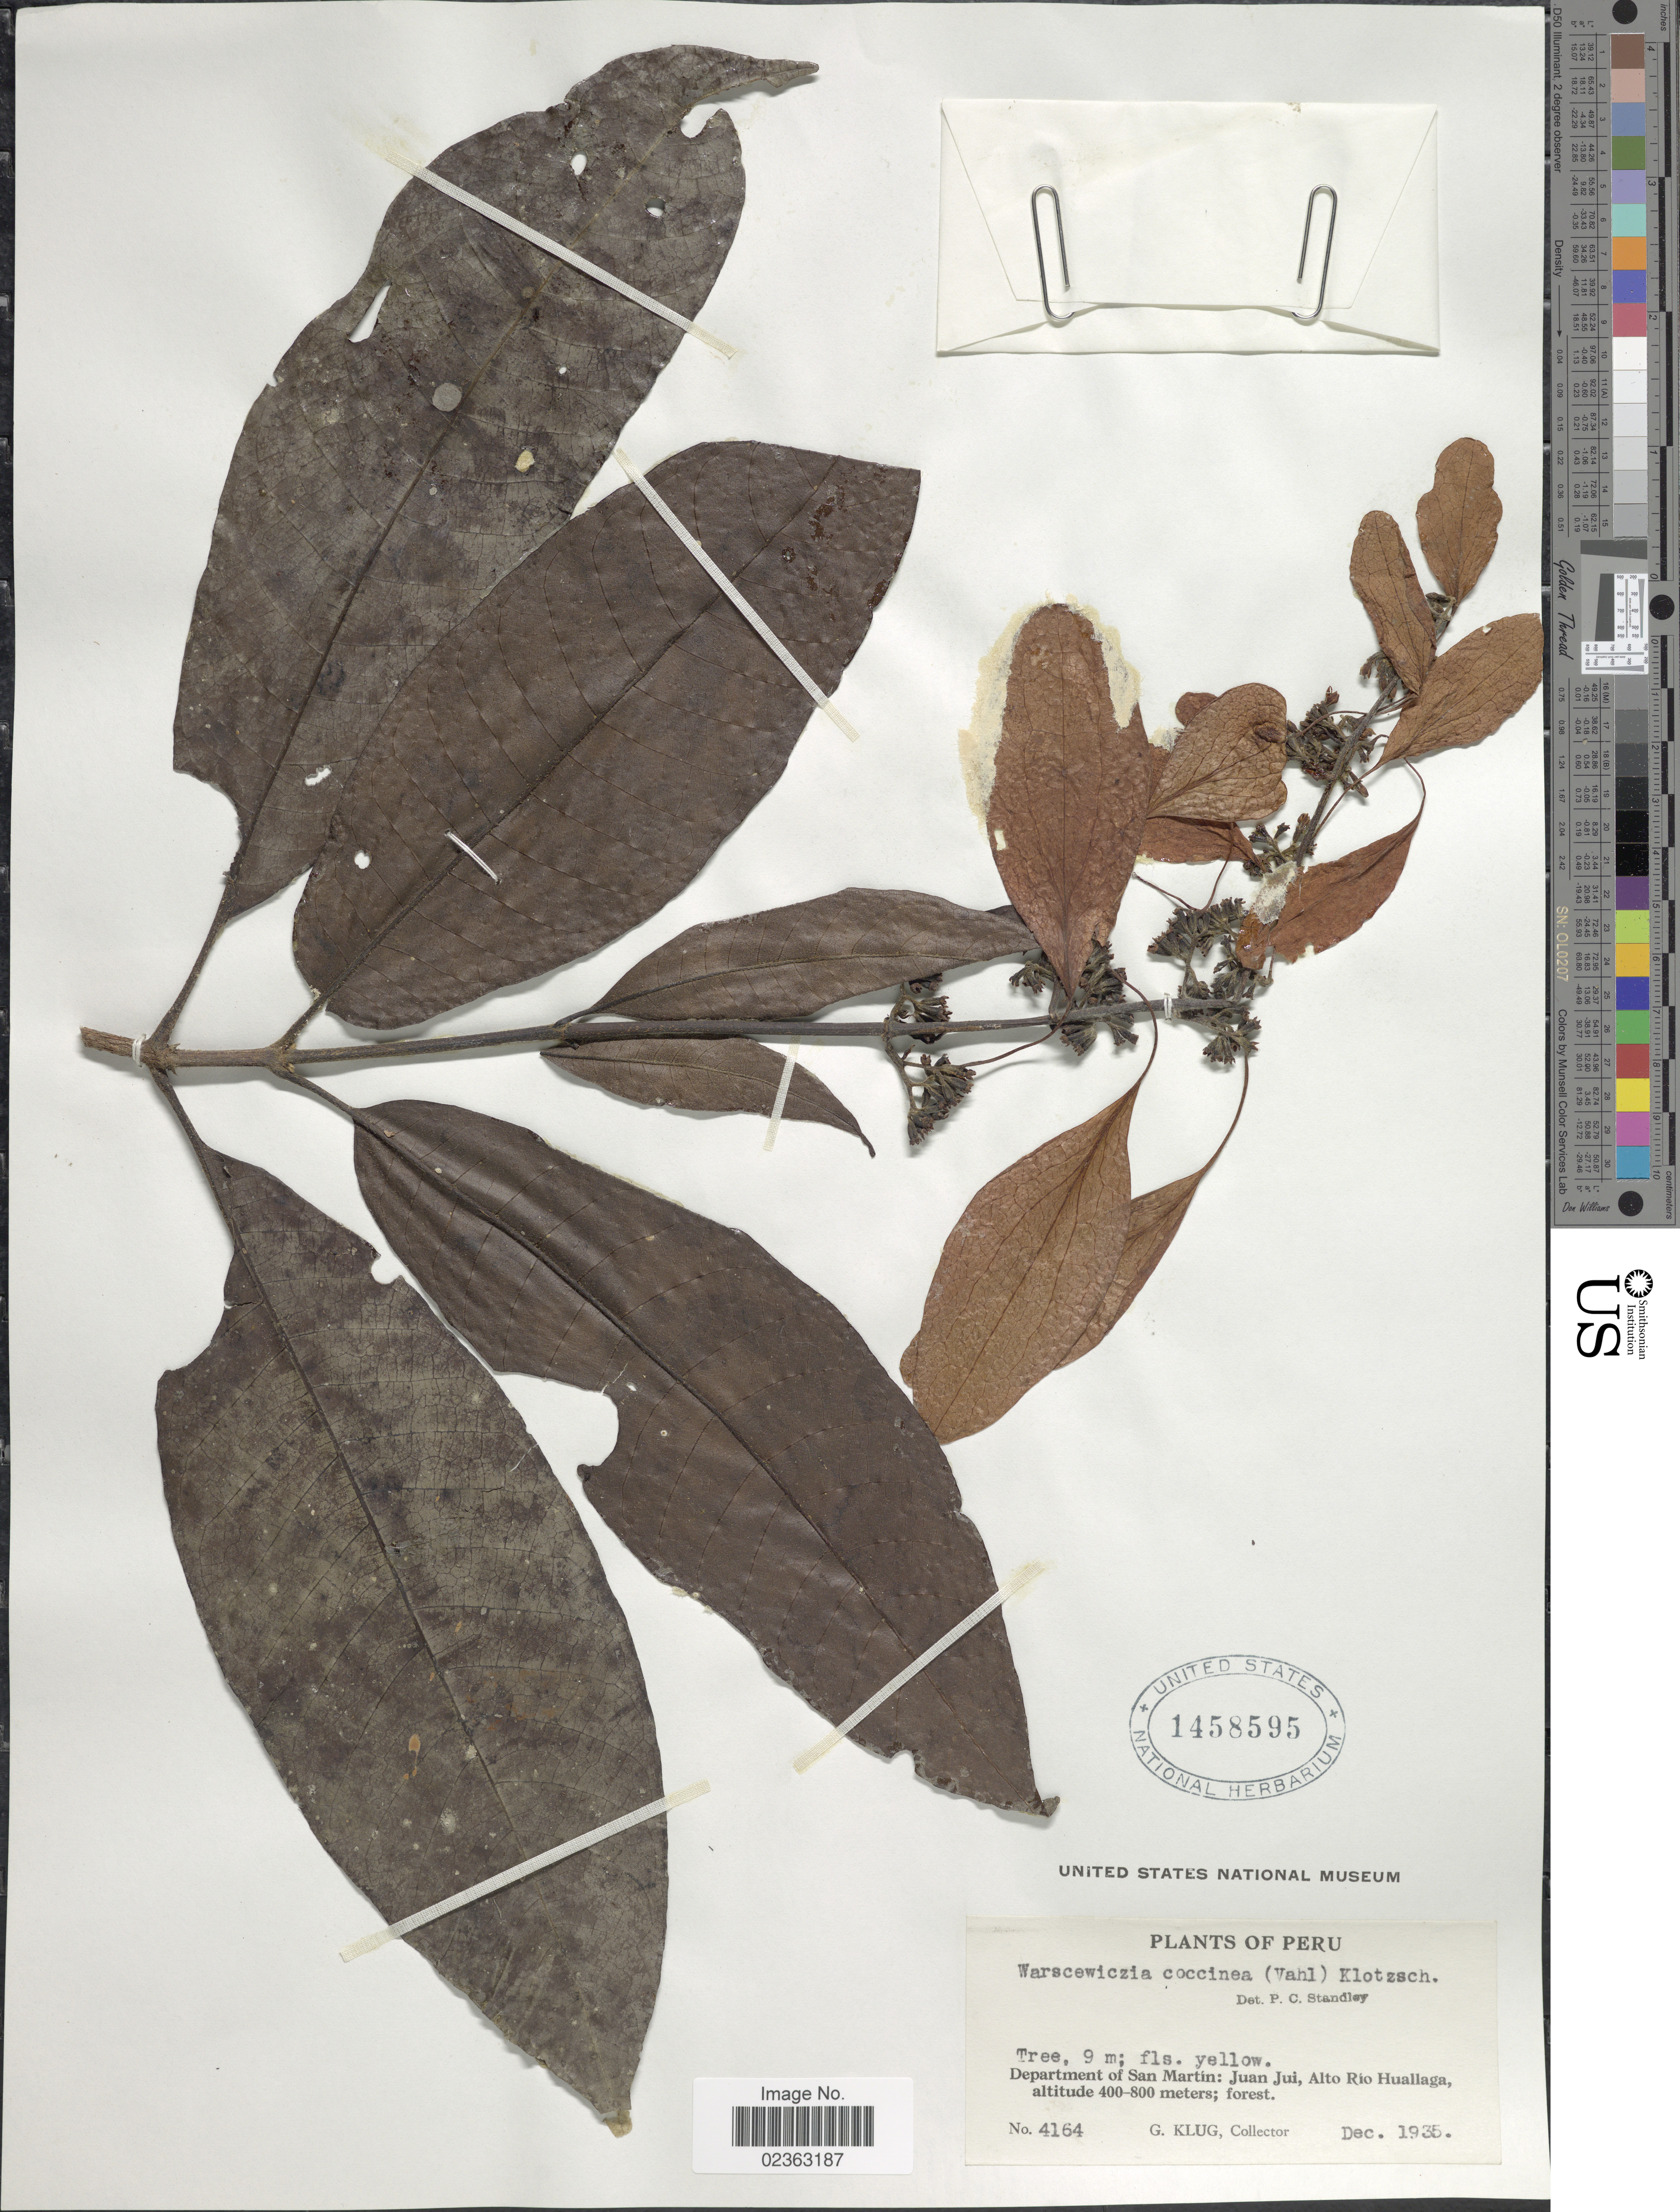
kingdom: Plantae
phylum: Tracheophyta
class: Magnoliopsida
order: Gentianales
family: Rubiaceae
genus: Warszewiczia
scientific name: Warszewiczia coccinea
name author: (Vahl) Klotzsch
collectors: G. Klug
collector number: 4164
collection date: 1935-12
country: Peru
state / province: San Martín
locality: Juan Jui, Alto Rio Huallaga, forest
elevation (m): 400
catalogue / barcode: US 1458595